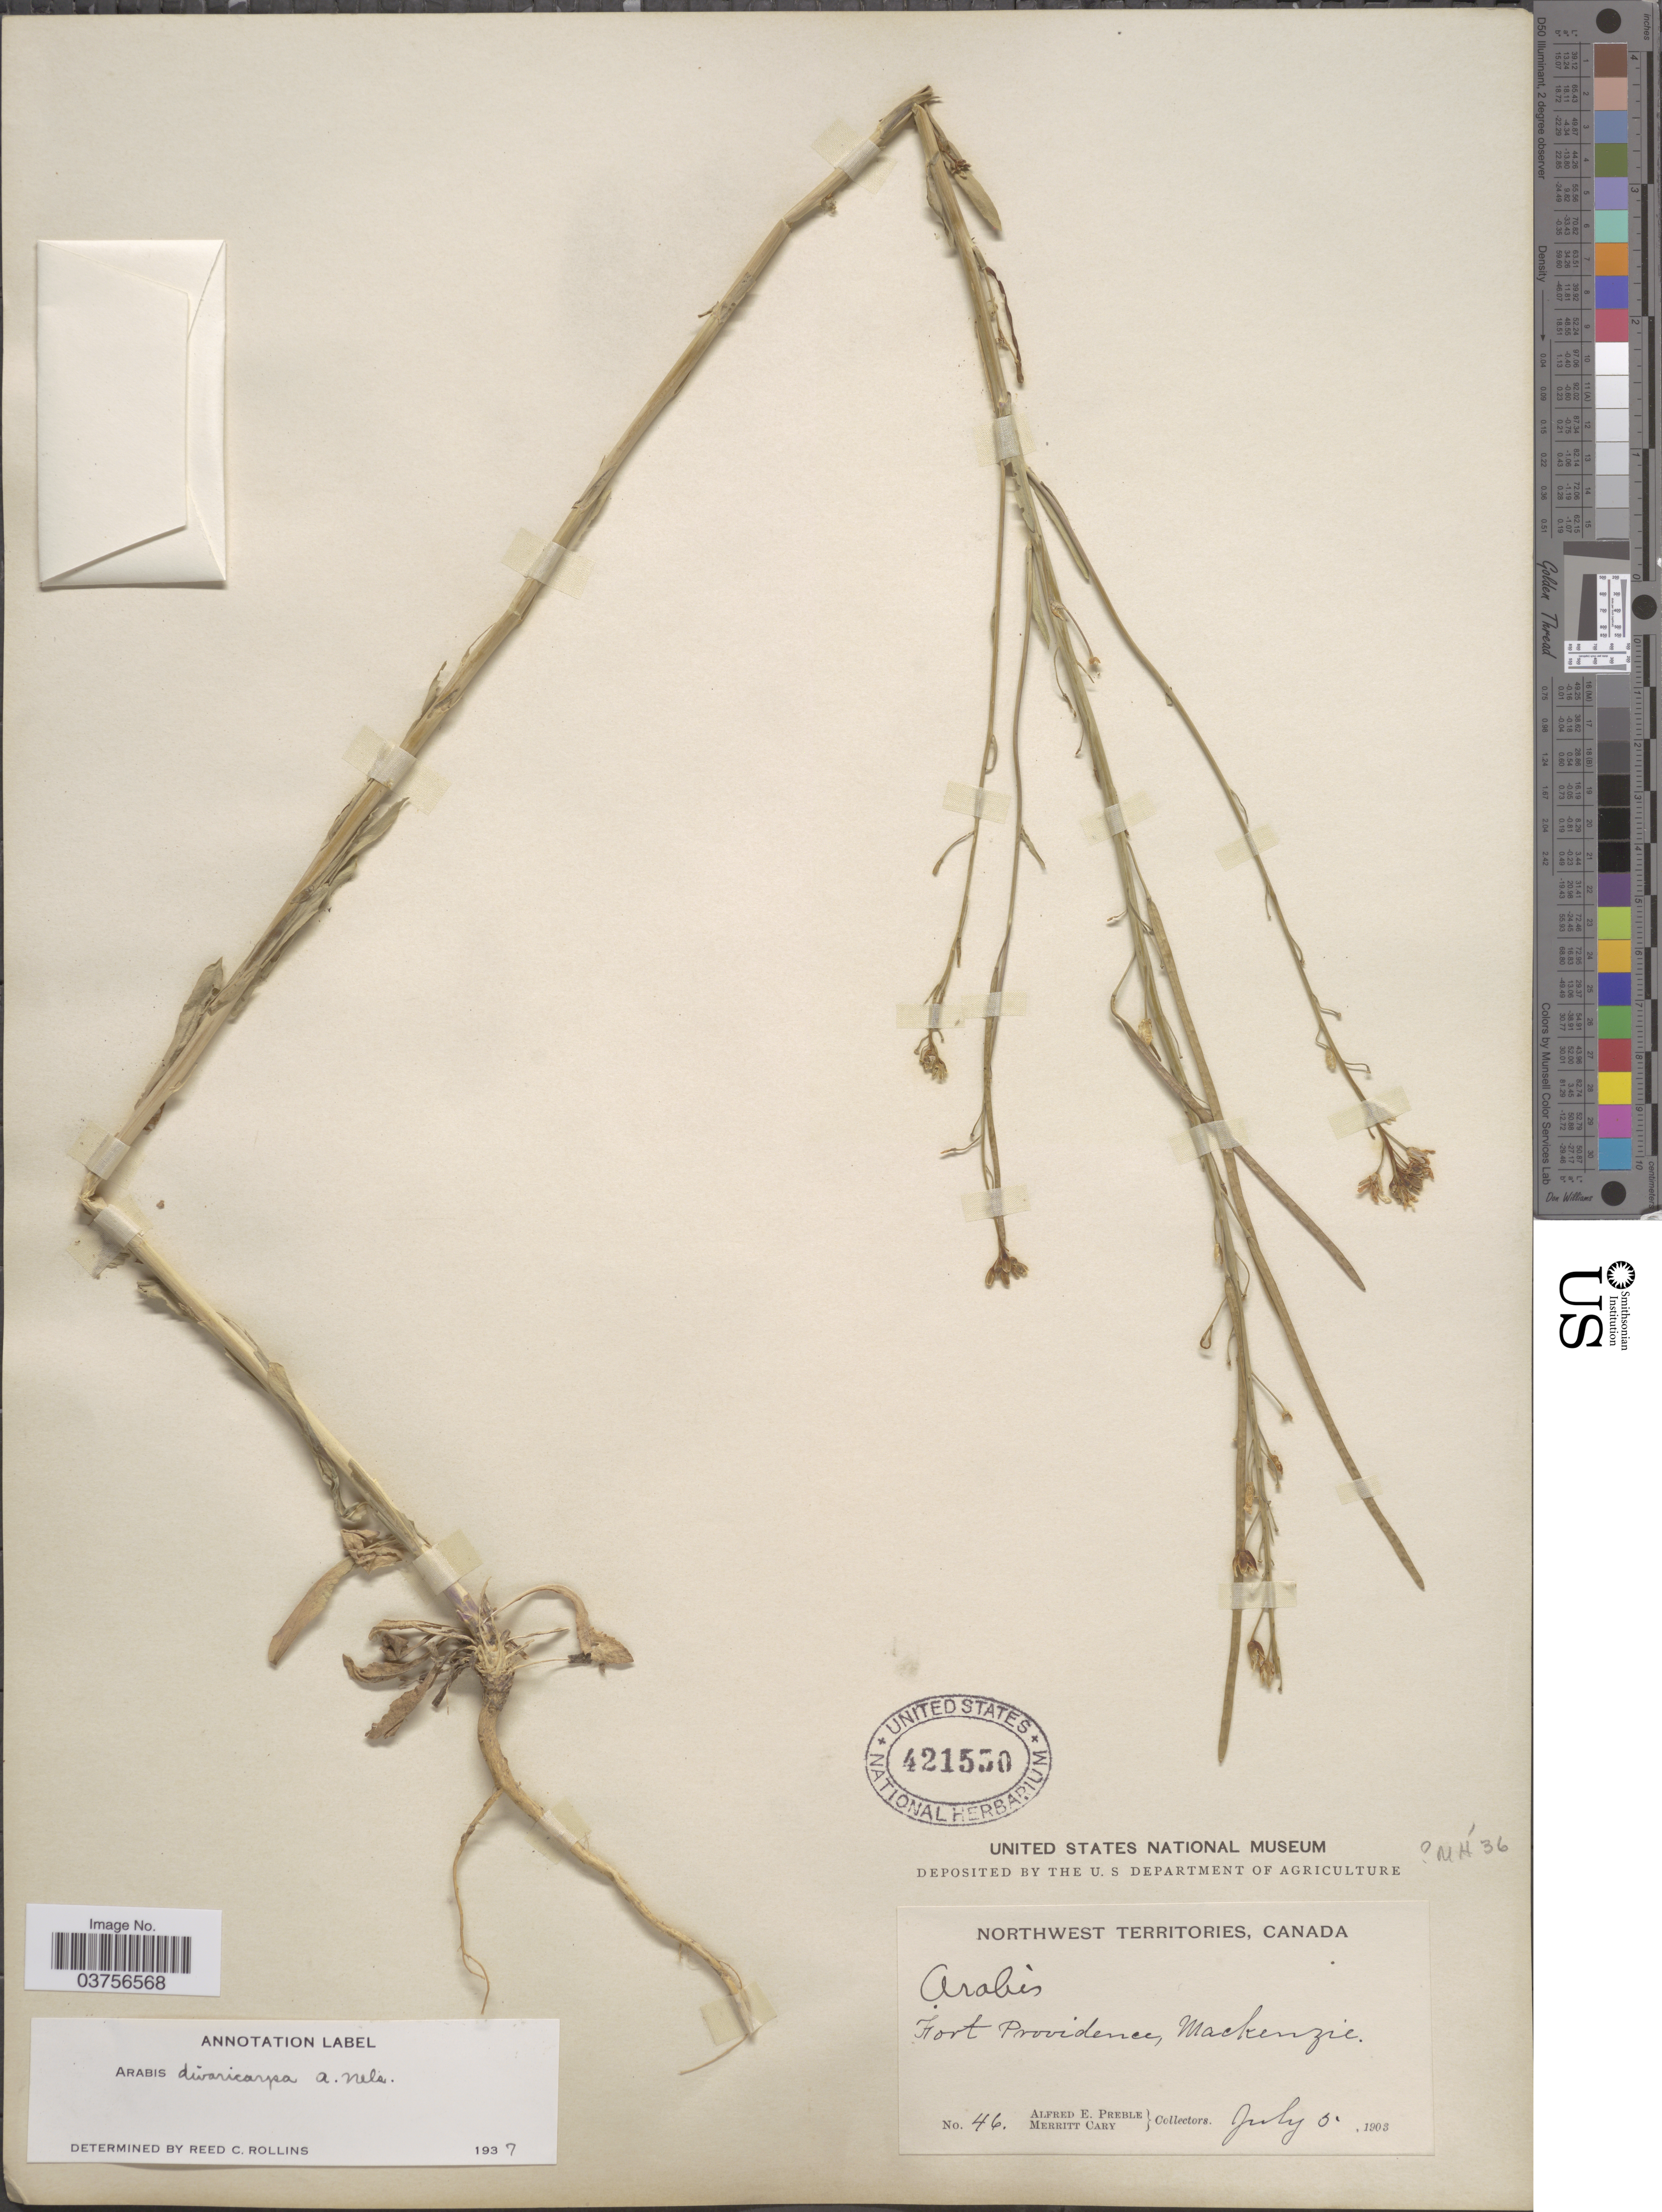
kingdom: Plantae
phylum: Tracheophyta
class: Magnoliopsida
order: Brassicales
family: Brassicaceae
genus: Arabis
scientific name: Arabis divaricarpa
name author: A. Nelson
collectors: A. Preble & M. Cary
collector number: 46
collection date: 1903-07-05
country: Canada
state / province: Northwest Territories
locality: Fort Providence, Mackenzie.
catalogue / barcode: US 421550